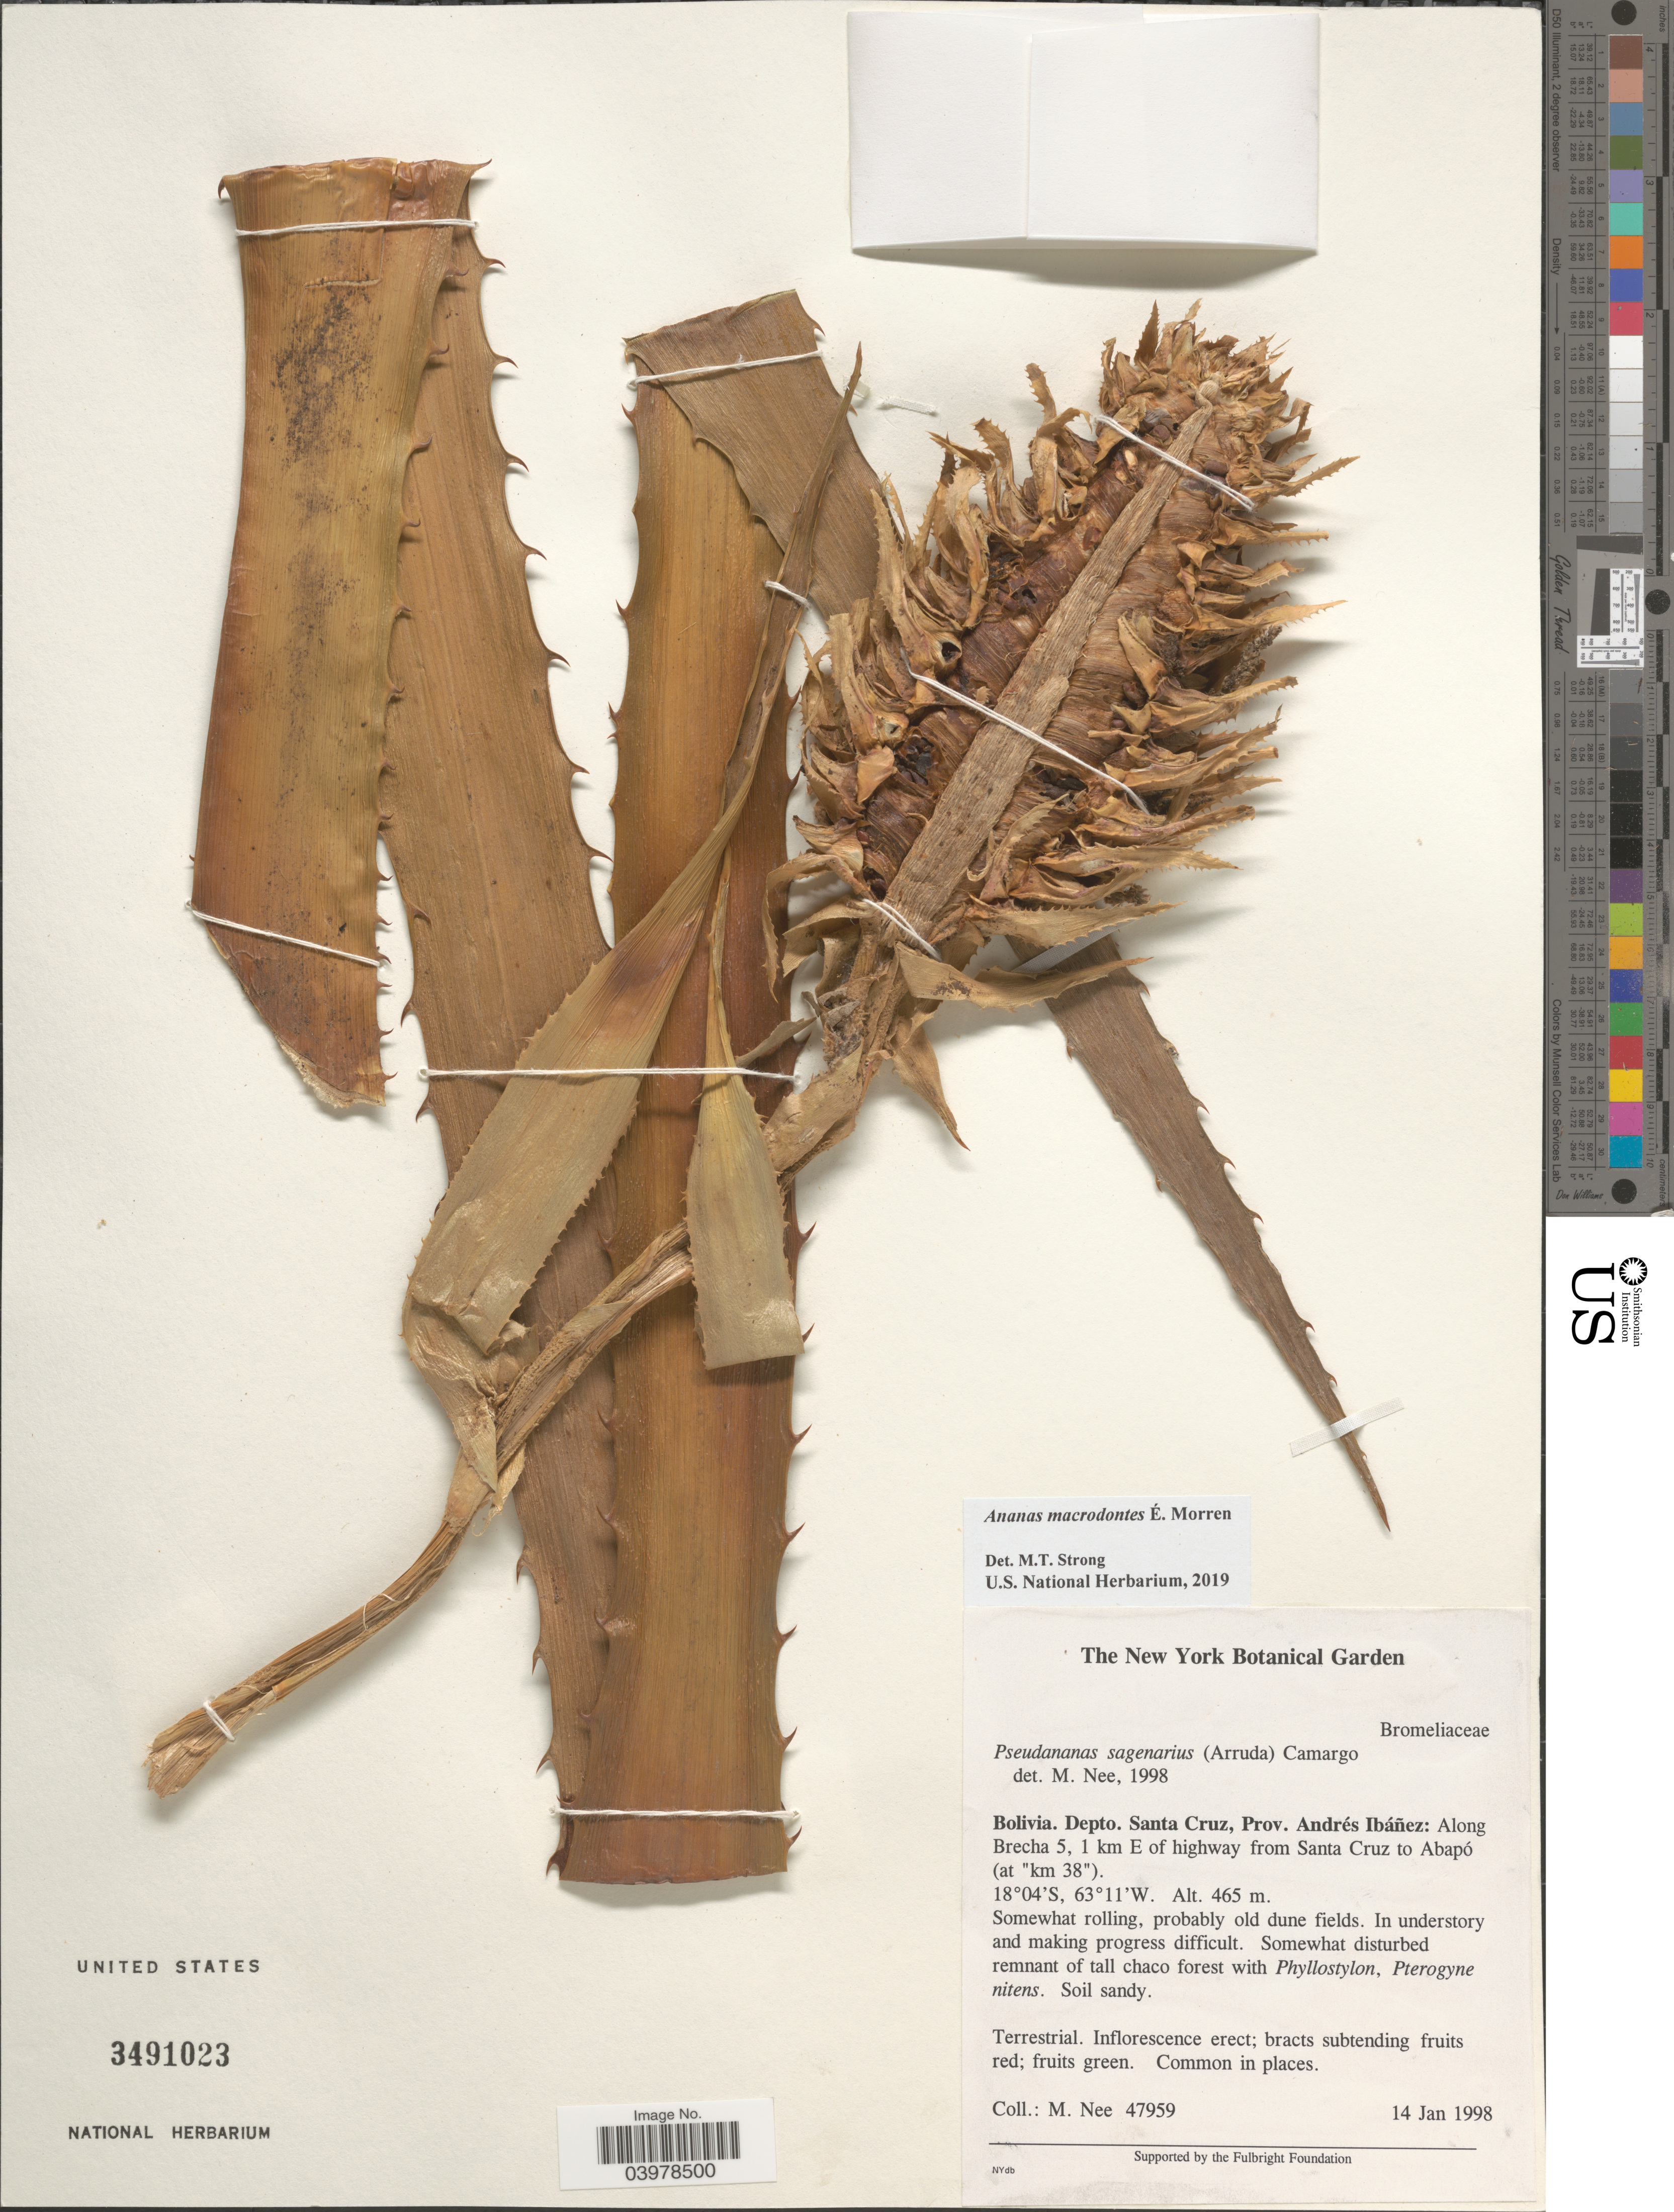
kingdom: Plantae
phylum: Tracheophyta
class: Liliopsida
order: Poales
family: Bromeliaceae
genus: Ananas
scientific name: Ananas macrodontes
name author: É. Morren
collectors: M. Nee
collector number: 47959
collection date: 1998-01-14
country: Bolivia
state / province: Santa Cruz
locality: Depto. Santa Cruz, Prov. Andrés Ibánez: Along Brecha 5, 1 km E of highway from Santa Cruz to Abapó (at "km 38").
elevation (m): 465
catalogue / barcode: US 3491023